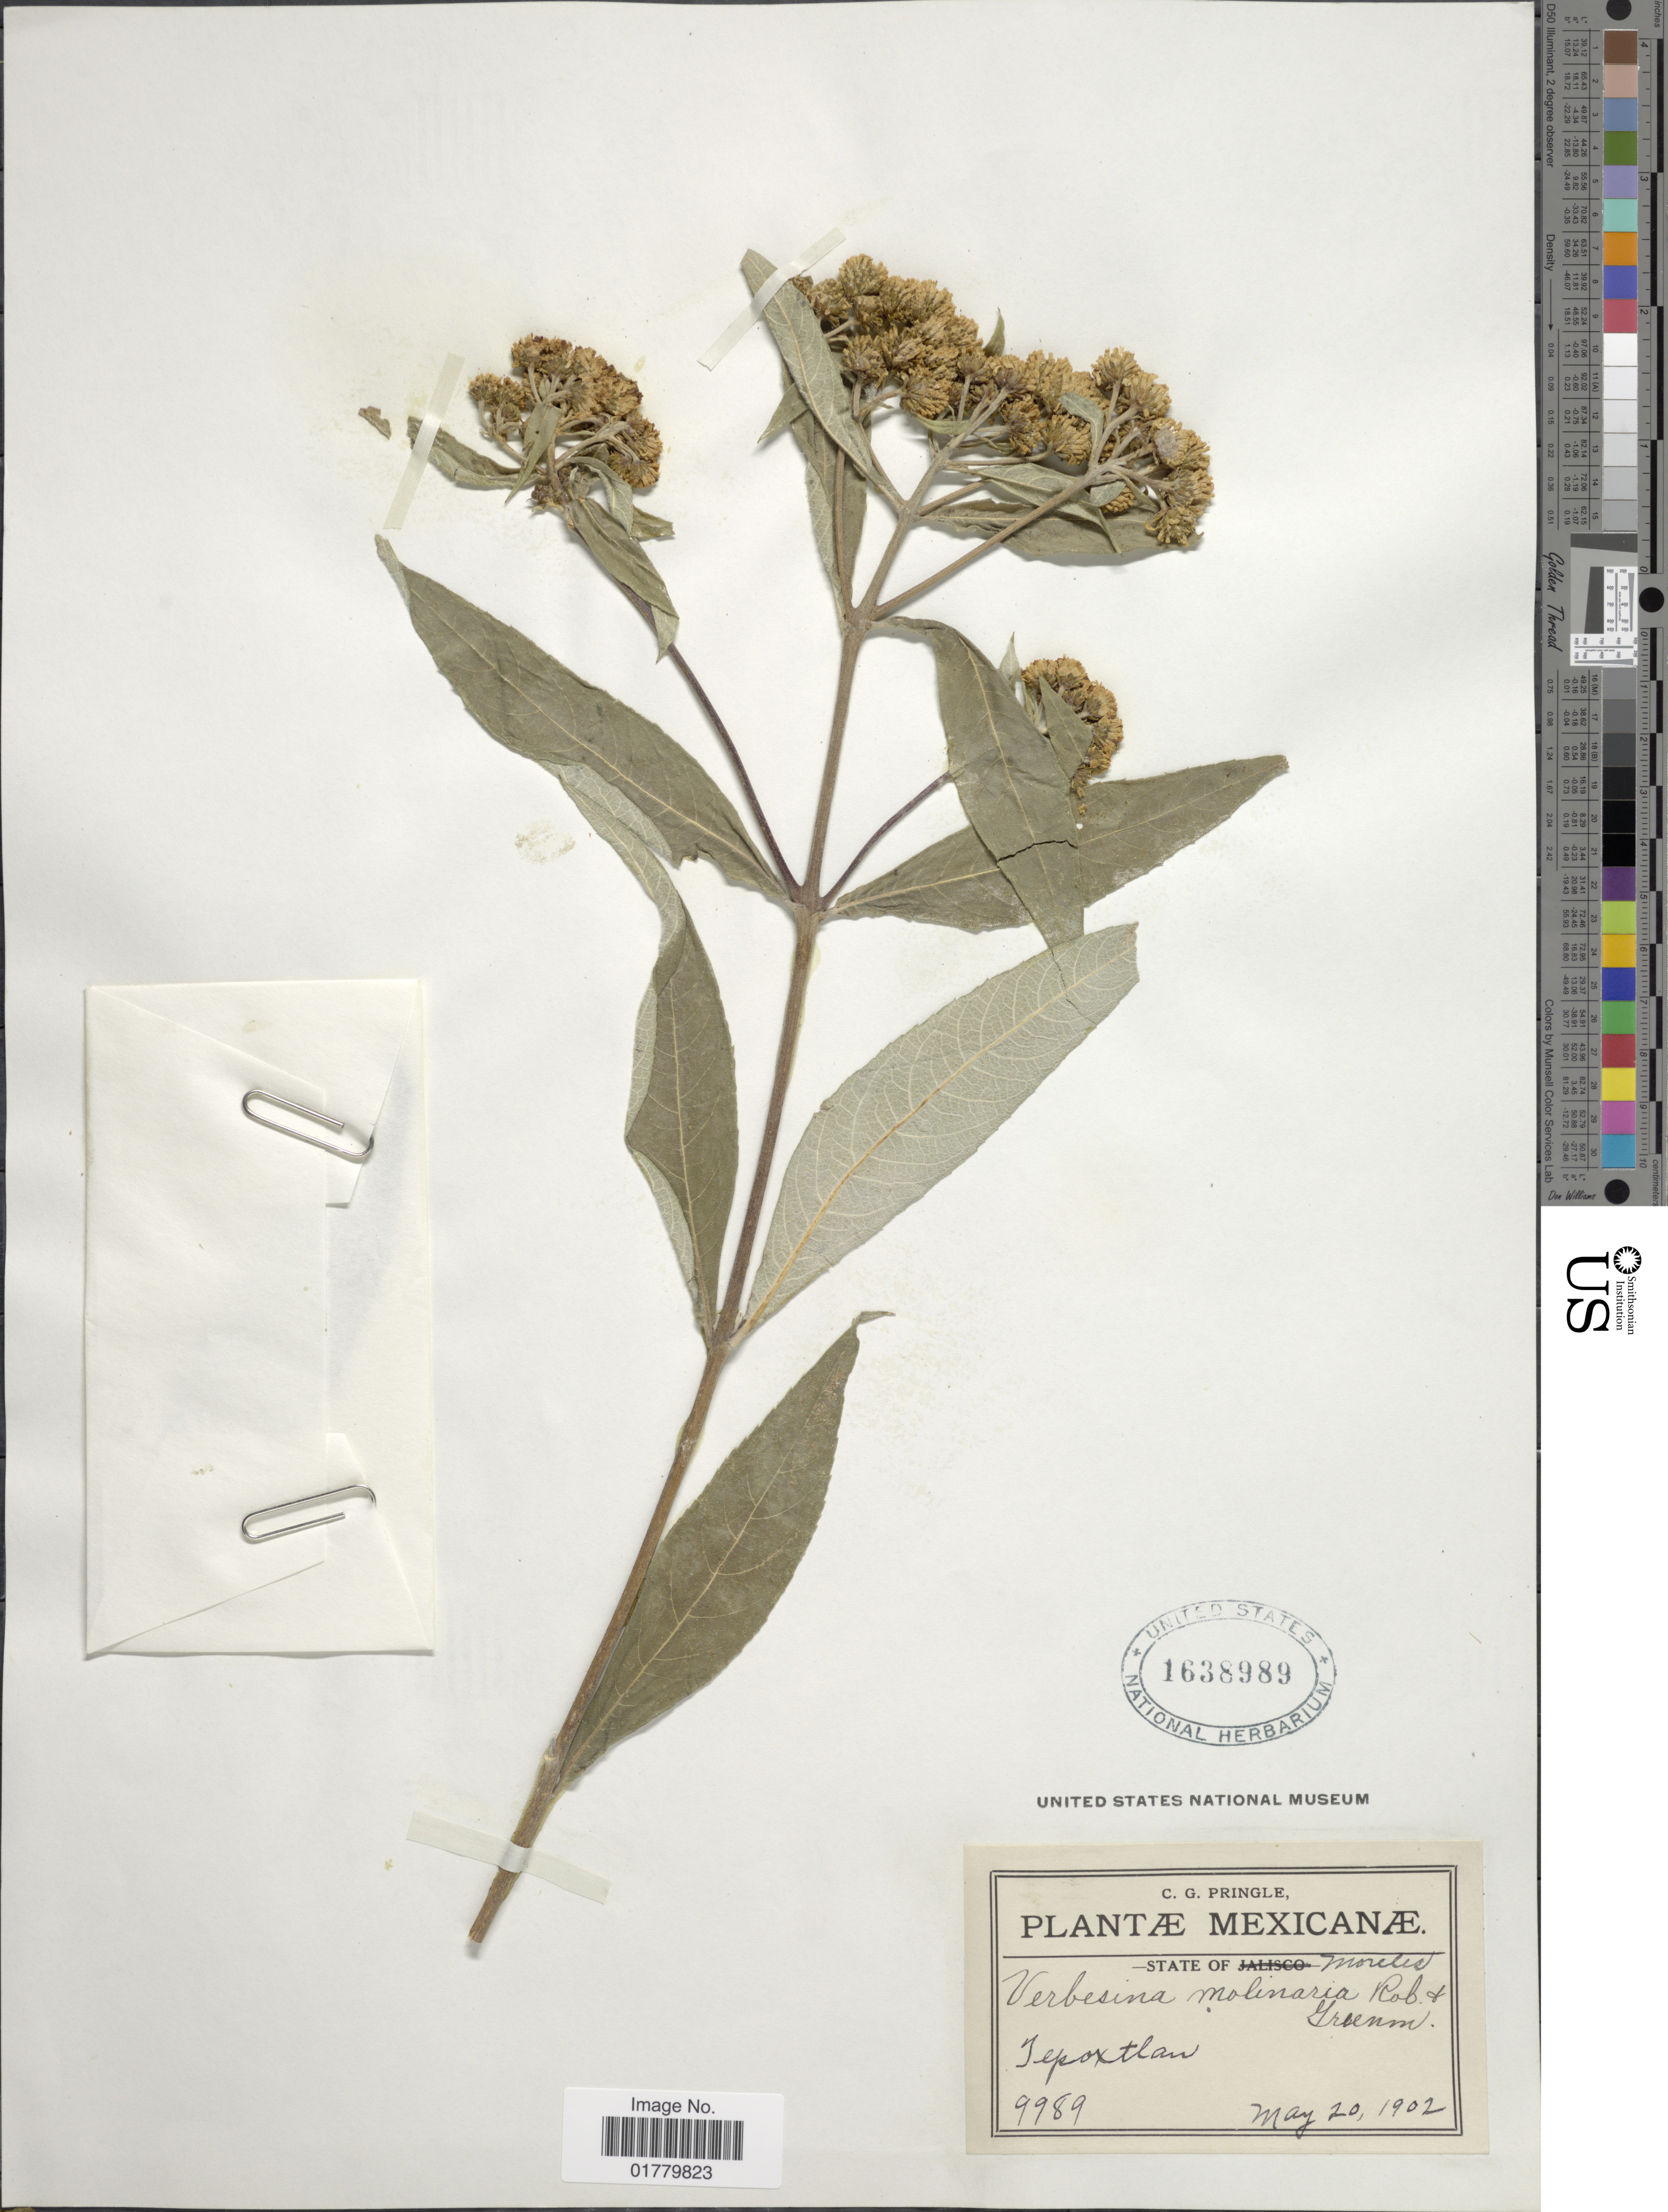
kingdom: Plantae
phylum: Tracheophyta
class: Magnoliopsida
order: Asterales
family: Asteraceae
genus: Verbesina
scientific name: Verbesina molinaria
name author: B.L. Rob. & Greenm.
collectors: C. G. Pringle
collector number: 9989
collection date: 1902-05-20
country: Mexico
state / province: Morelos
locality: State of Morelos. Tepoxtlan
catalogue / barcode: US 1638989